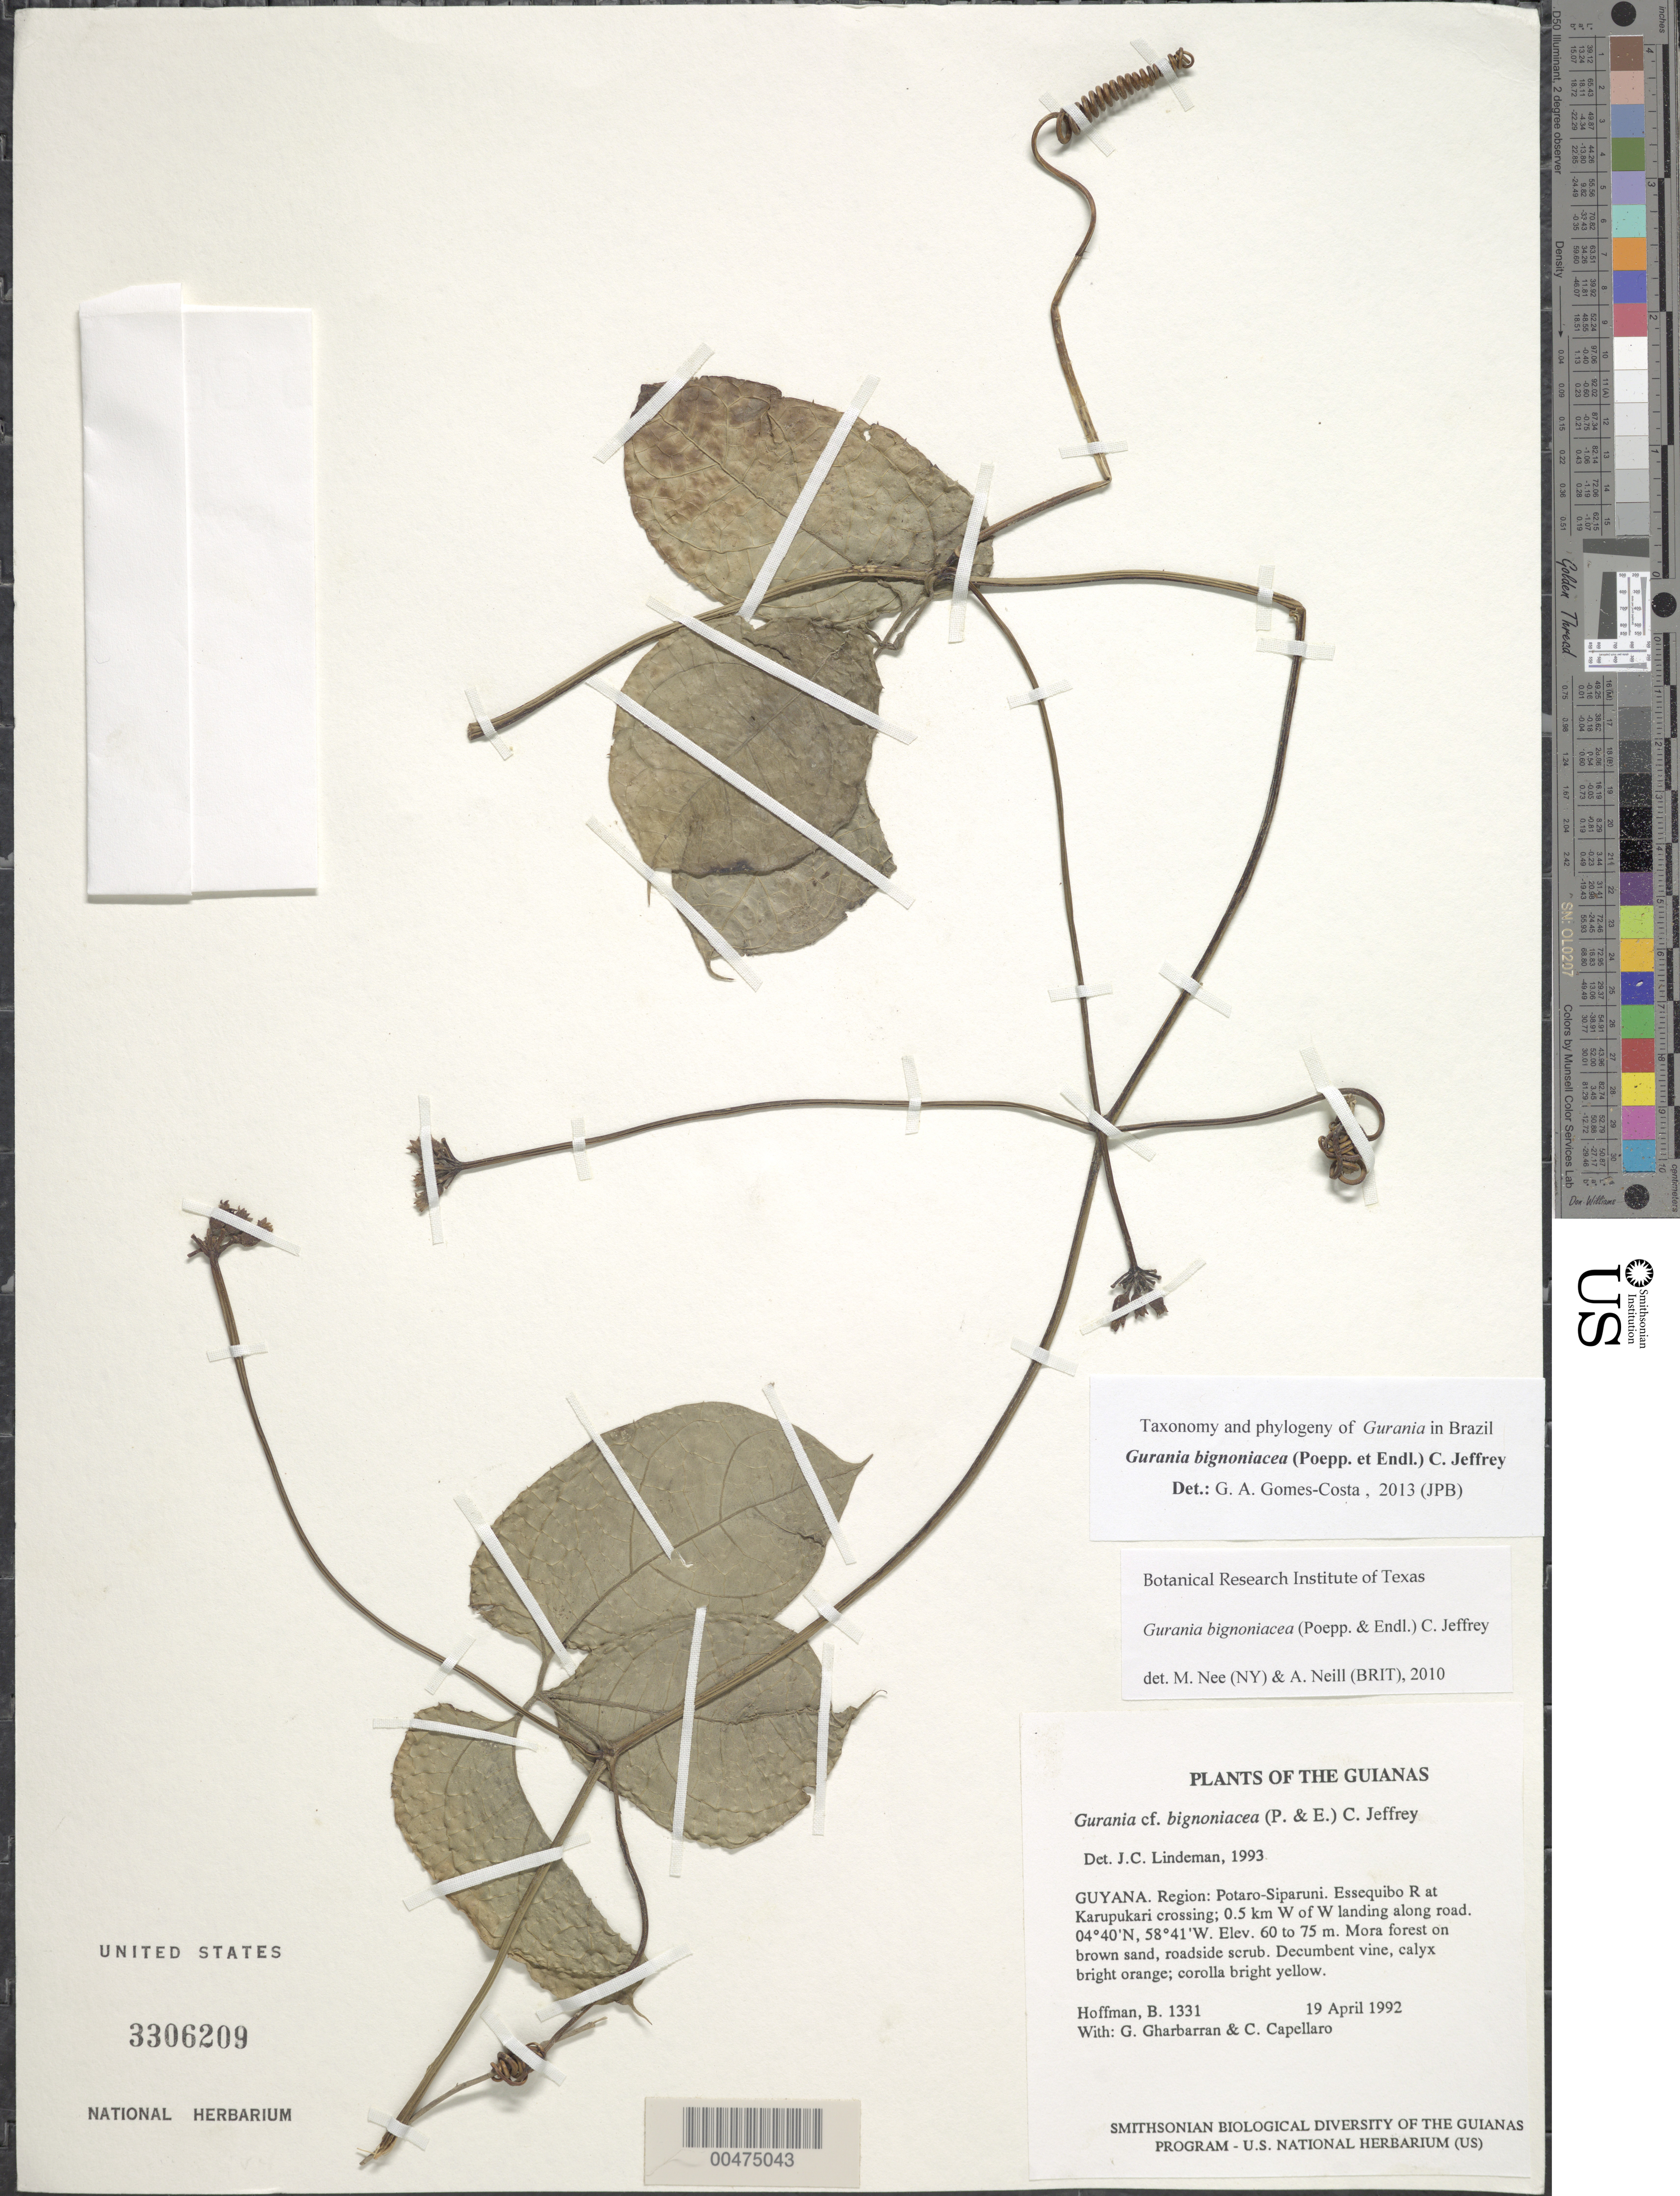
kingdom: Plantae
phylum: Tracheophyta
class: Magnoliopsida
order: Cucurbitales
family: Cucurbitaceae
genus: Gurania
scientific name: Gurania bignoniacea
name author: (Poepp. & Endl.) C. Jeffrey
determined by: Gomes-Costa, G. A.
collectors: B. Hoffman, G. Gharbarran & C. Capellaro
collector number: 1331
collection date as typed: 19 April 1992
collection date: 1992-04-19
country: Guyana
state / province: Potaro-Siparuni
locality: Essequibo River at Karupukari crossing; 0.5 km W of W landing along road. Iwokrama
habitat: Mora forest on brown sand, roadside scrub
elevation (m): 60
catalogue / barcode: US 3306209